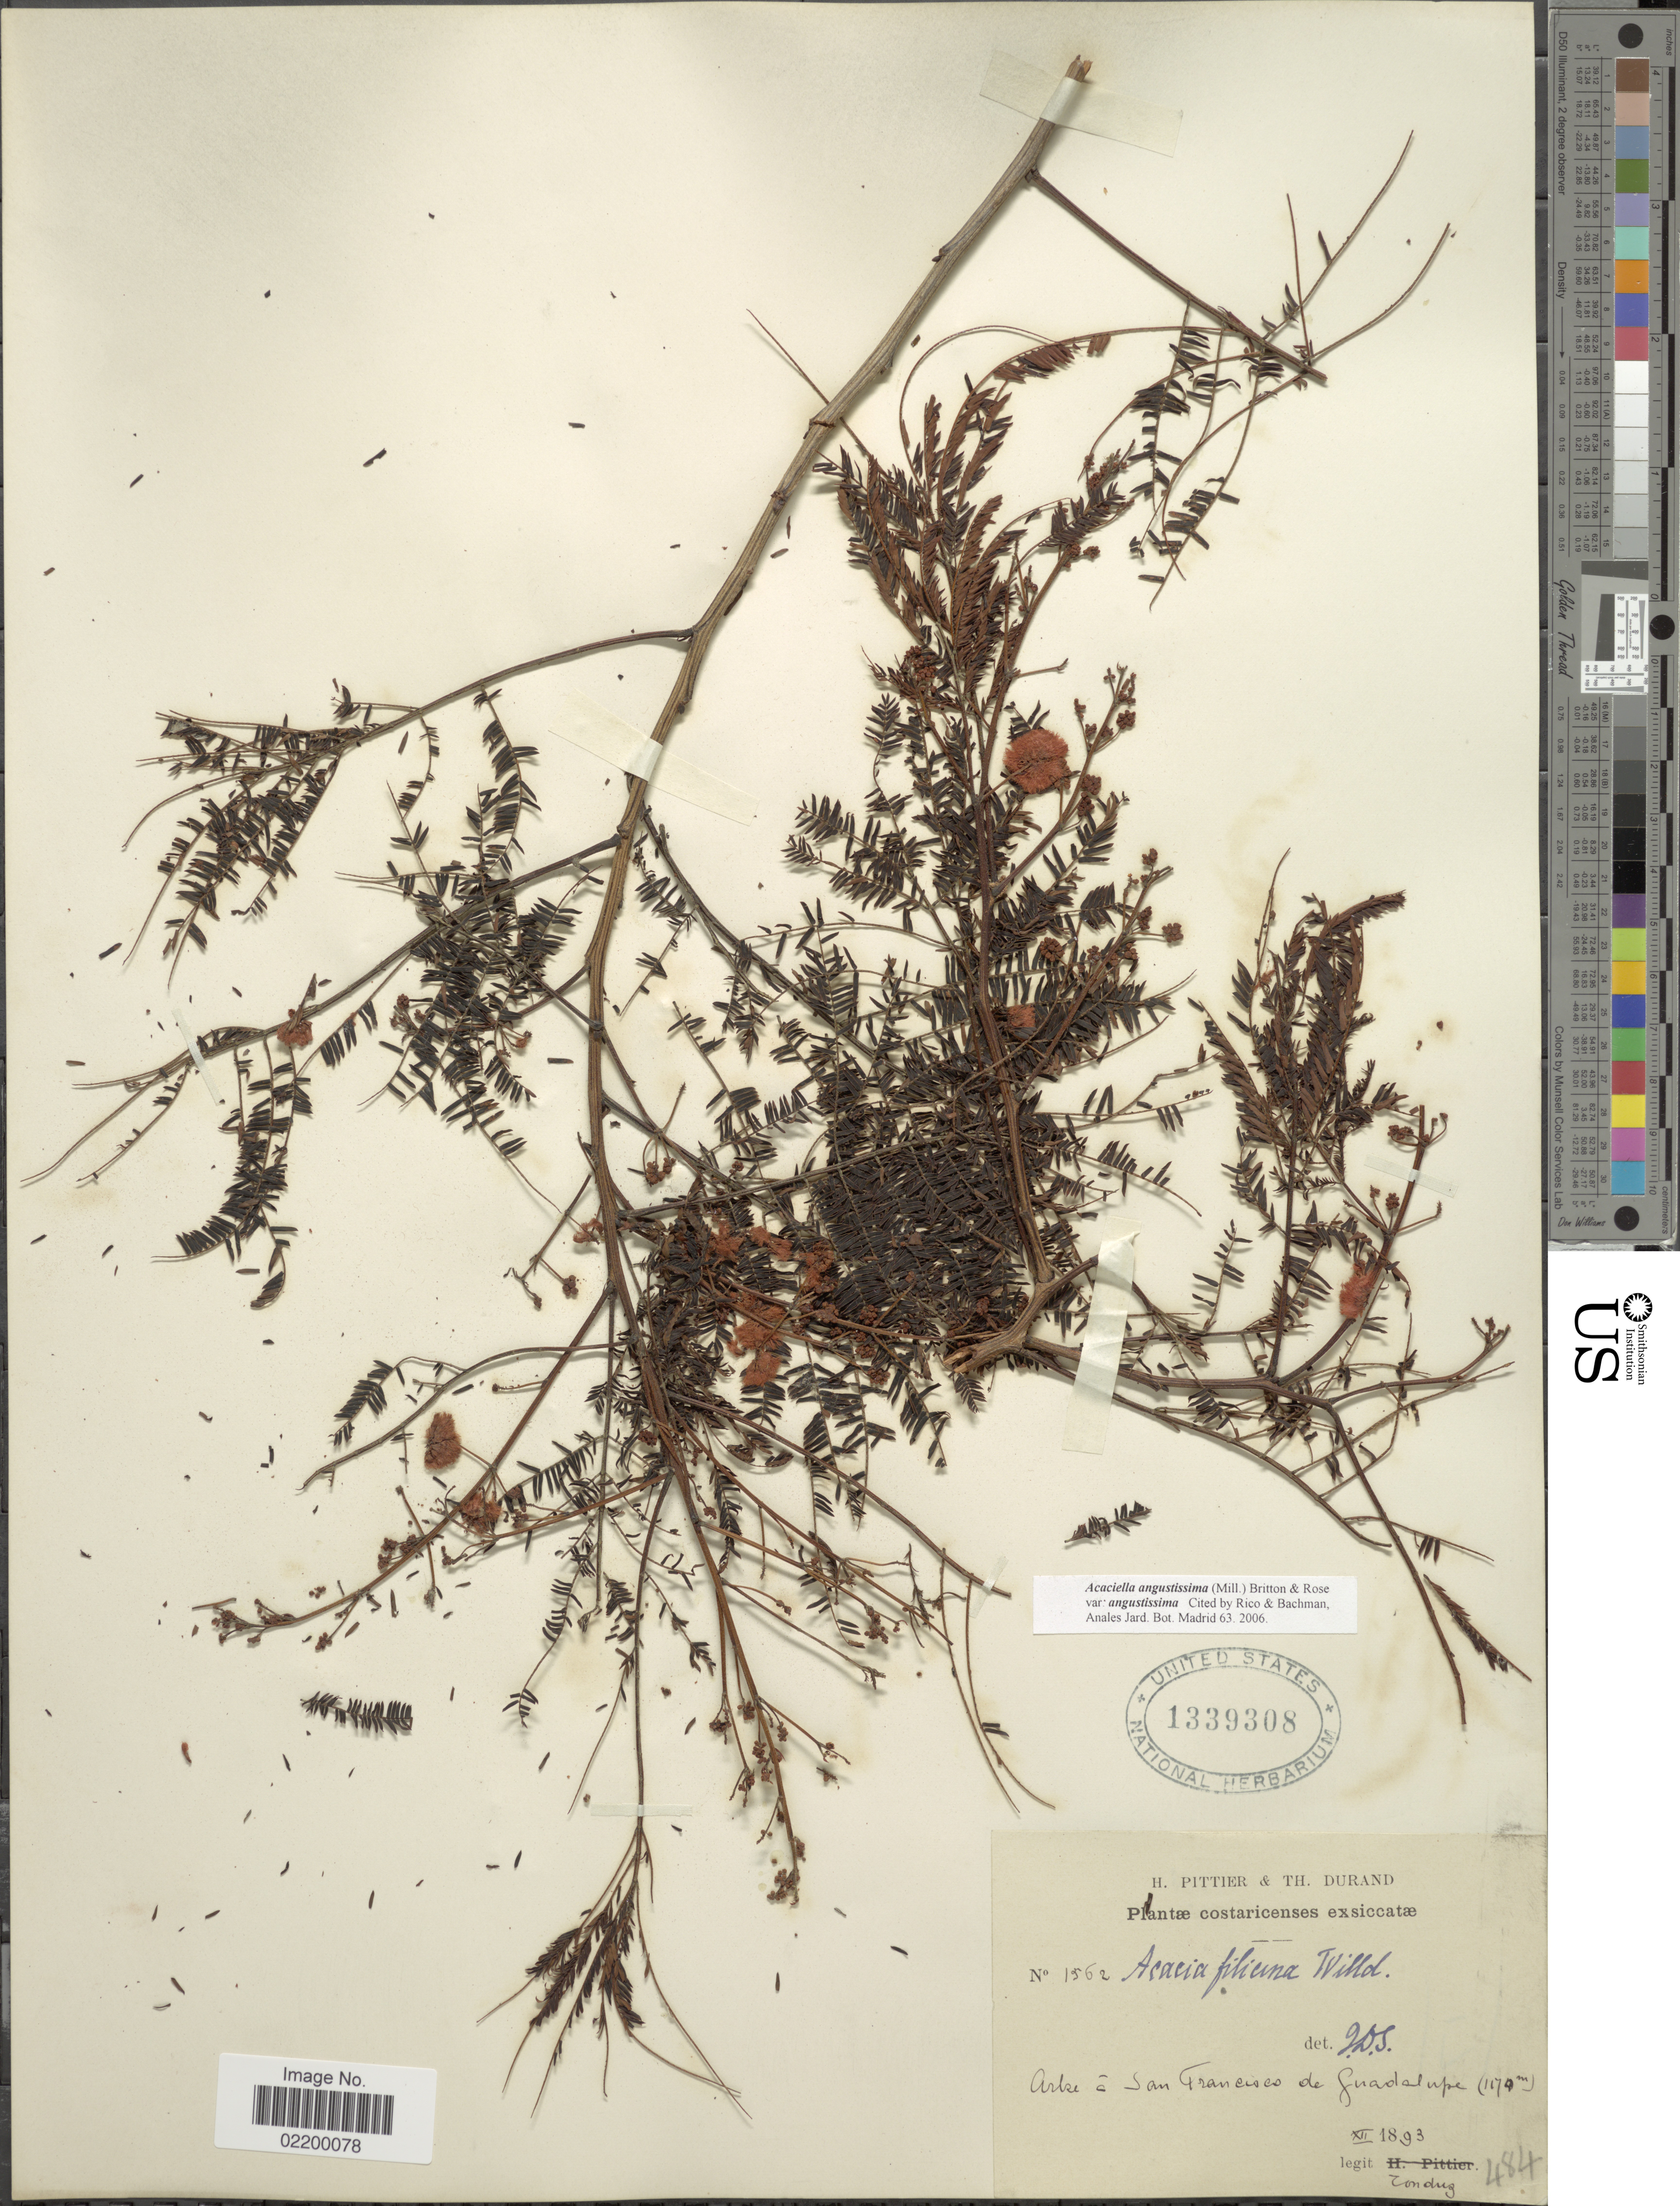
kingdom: Plantae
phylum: Tracheophyta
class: Magnoliopsida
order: Fabales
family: Fabaceae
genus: Acaciella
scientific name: Acaciella angustissima var. angustissima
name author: (Mill.) Britton & Rose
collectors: A. Tonduz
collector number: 1562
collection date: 1893-12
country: Costa Rica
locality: Arbe a San Francisco de Guadelupe.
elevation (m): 1170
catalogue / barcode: US 1339308